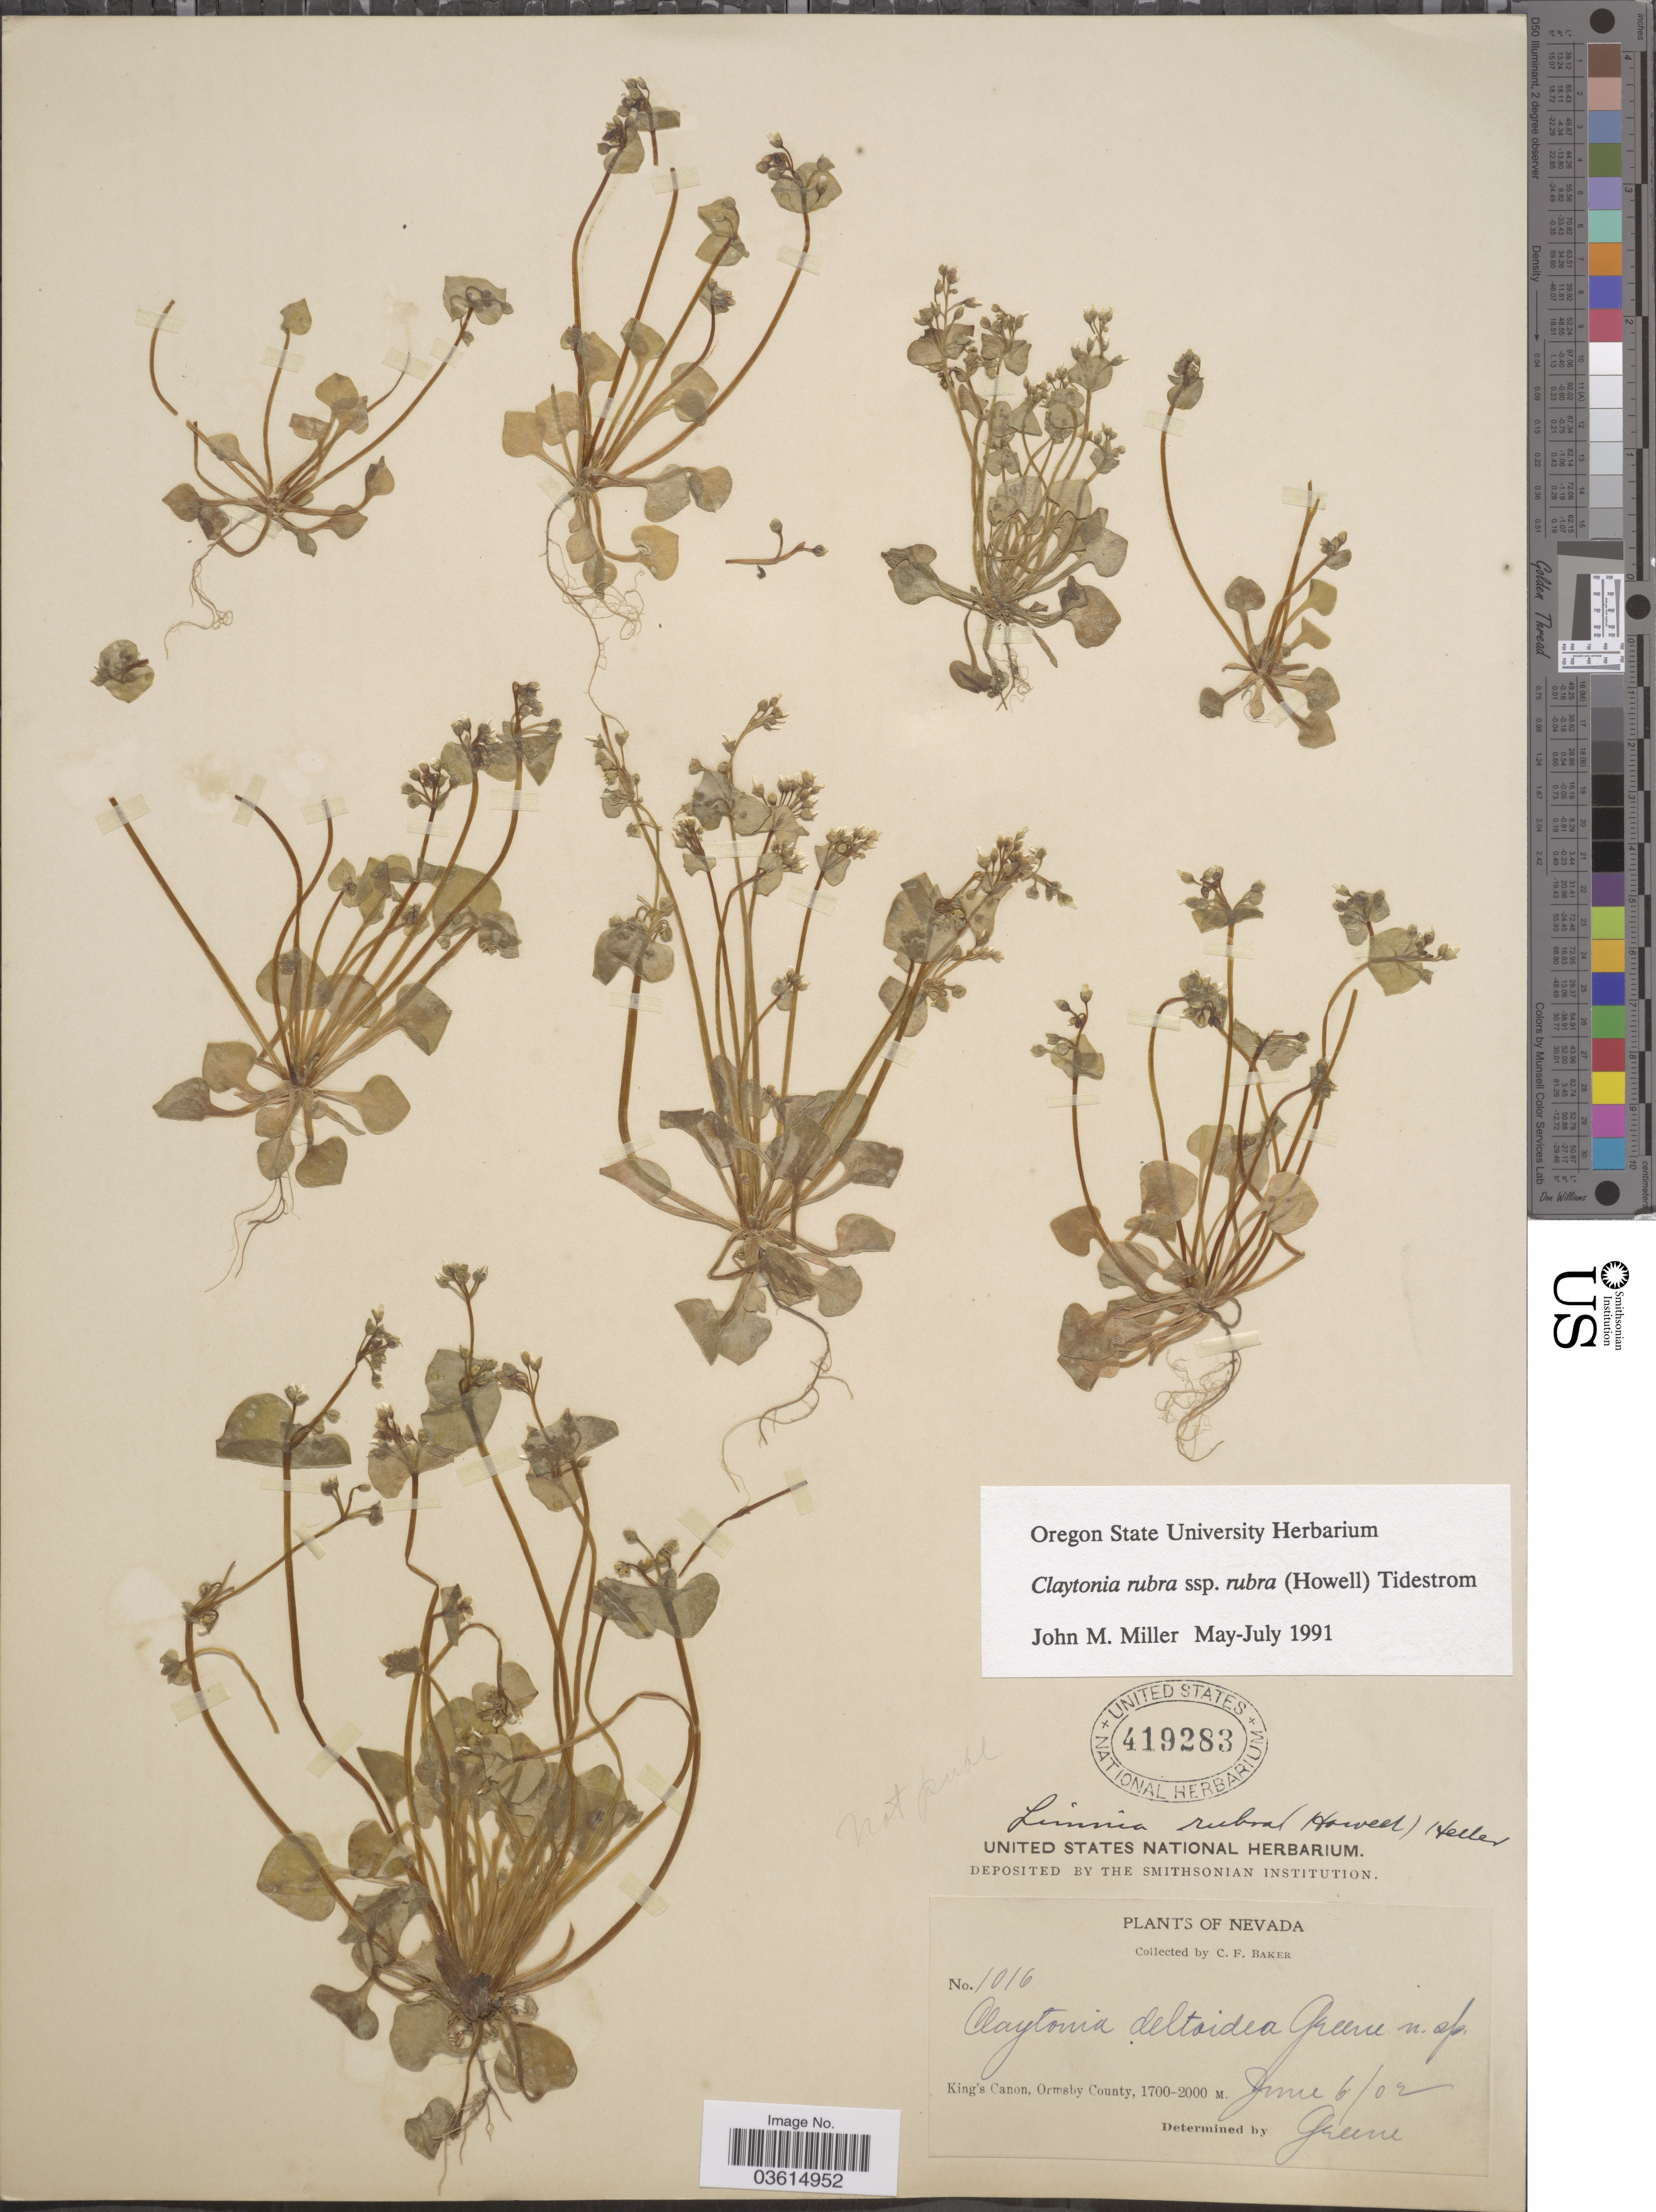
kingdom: Plantae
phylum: Tracheophyta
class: Magnoliopsida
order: Caryophyllales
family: Montiaceae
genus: Claytonia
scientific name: Claytonia rubra subsp. rubra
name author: (Howell) Tidestr.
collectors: C. F. Baker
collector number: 1016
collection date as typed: Transcribed d/m/y: 6/6/2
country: United States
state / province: Nevada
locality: King's Canon, Ormsby County.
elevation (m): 1700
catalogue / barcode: US 419283